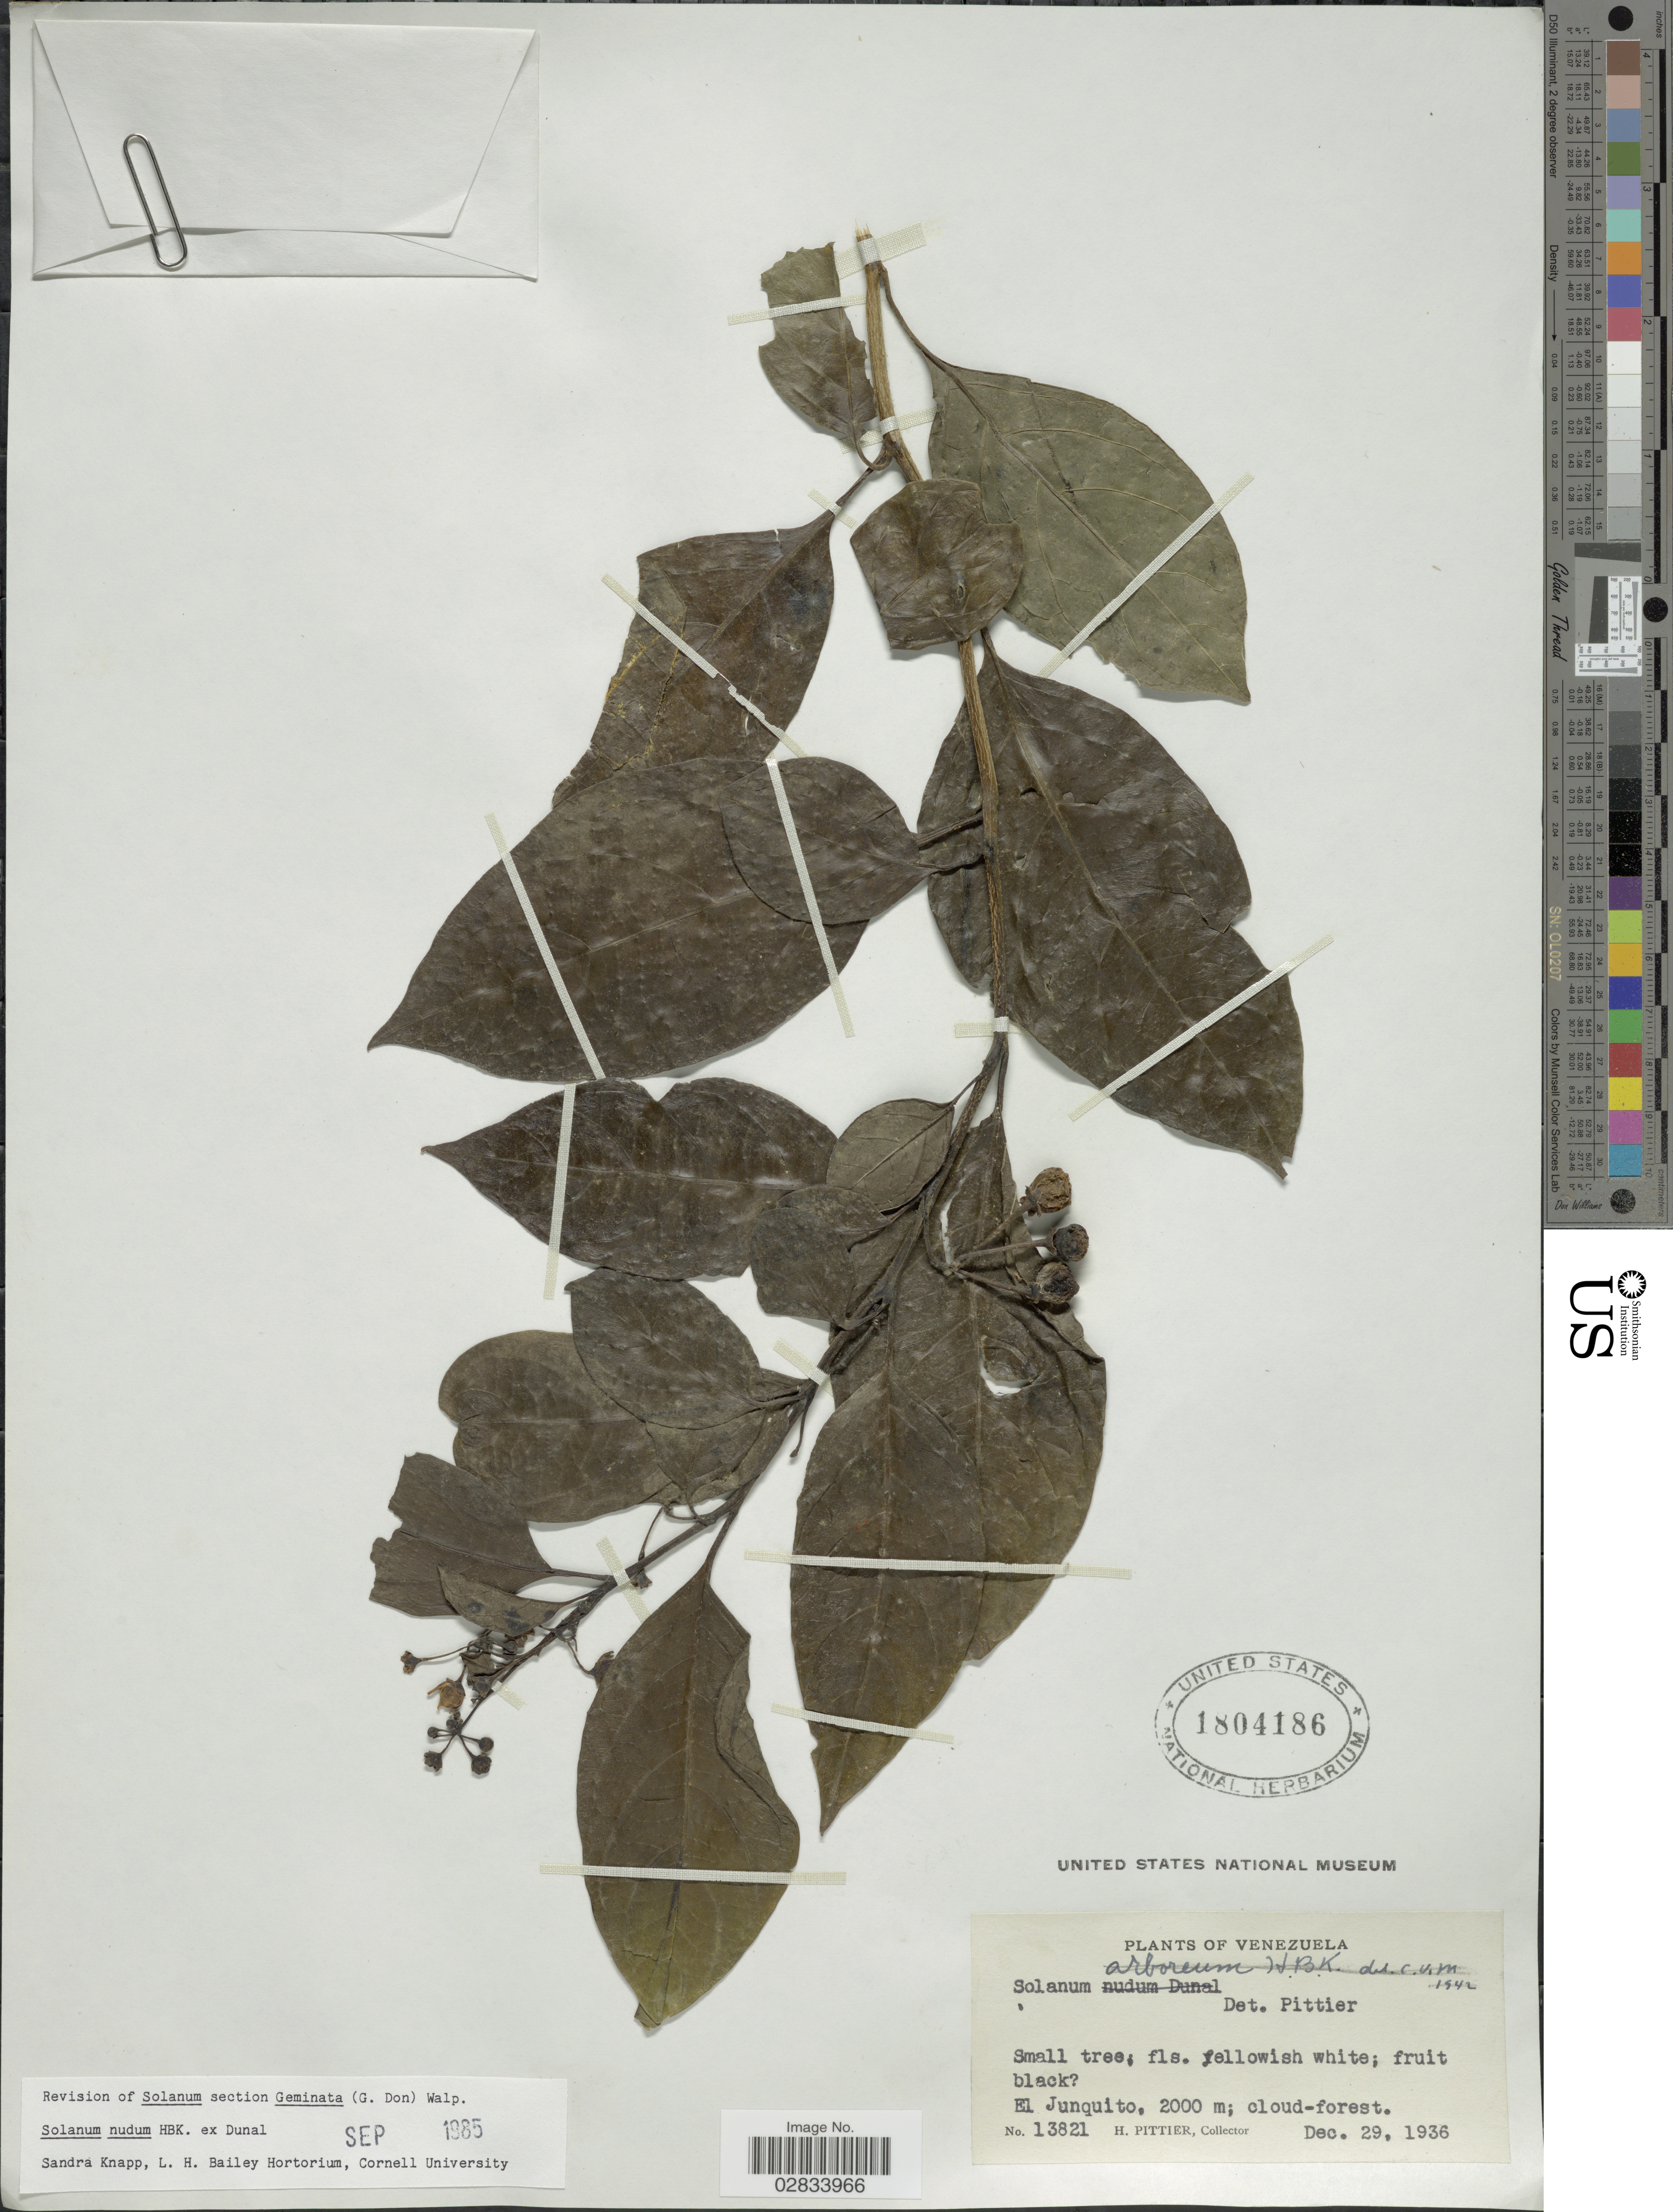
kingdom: Plantae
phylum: Tracheophyta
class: Magnoliopsida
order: Solanales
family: Solanaceae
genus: Solanum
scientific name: Solanum nudum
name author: Dunal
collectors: H. F. Pittier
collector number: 13821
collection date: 1936-12-29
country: Venezuela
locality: El Junquito, cloud-forest.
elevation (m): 2000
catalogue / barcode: US 1804186